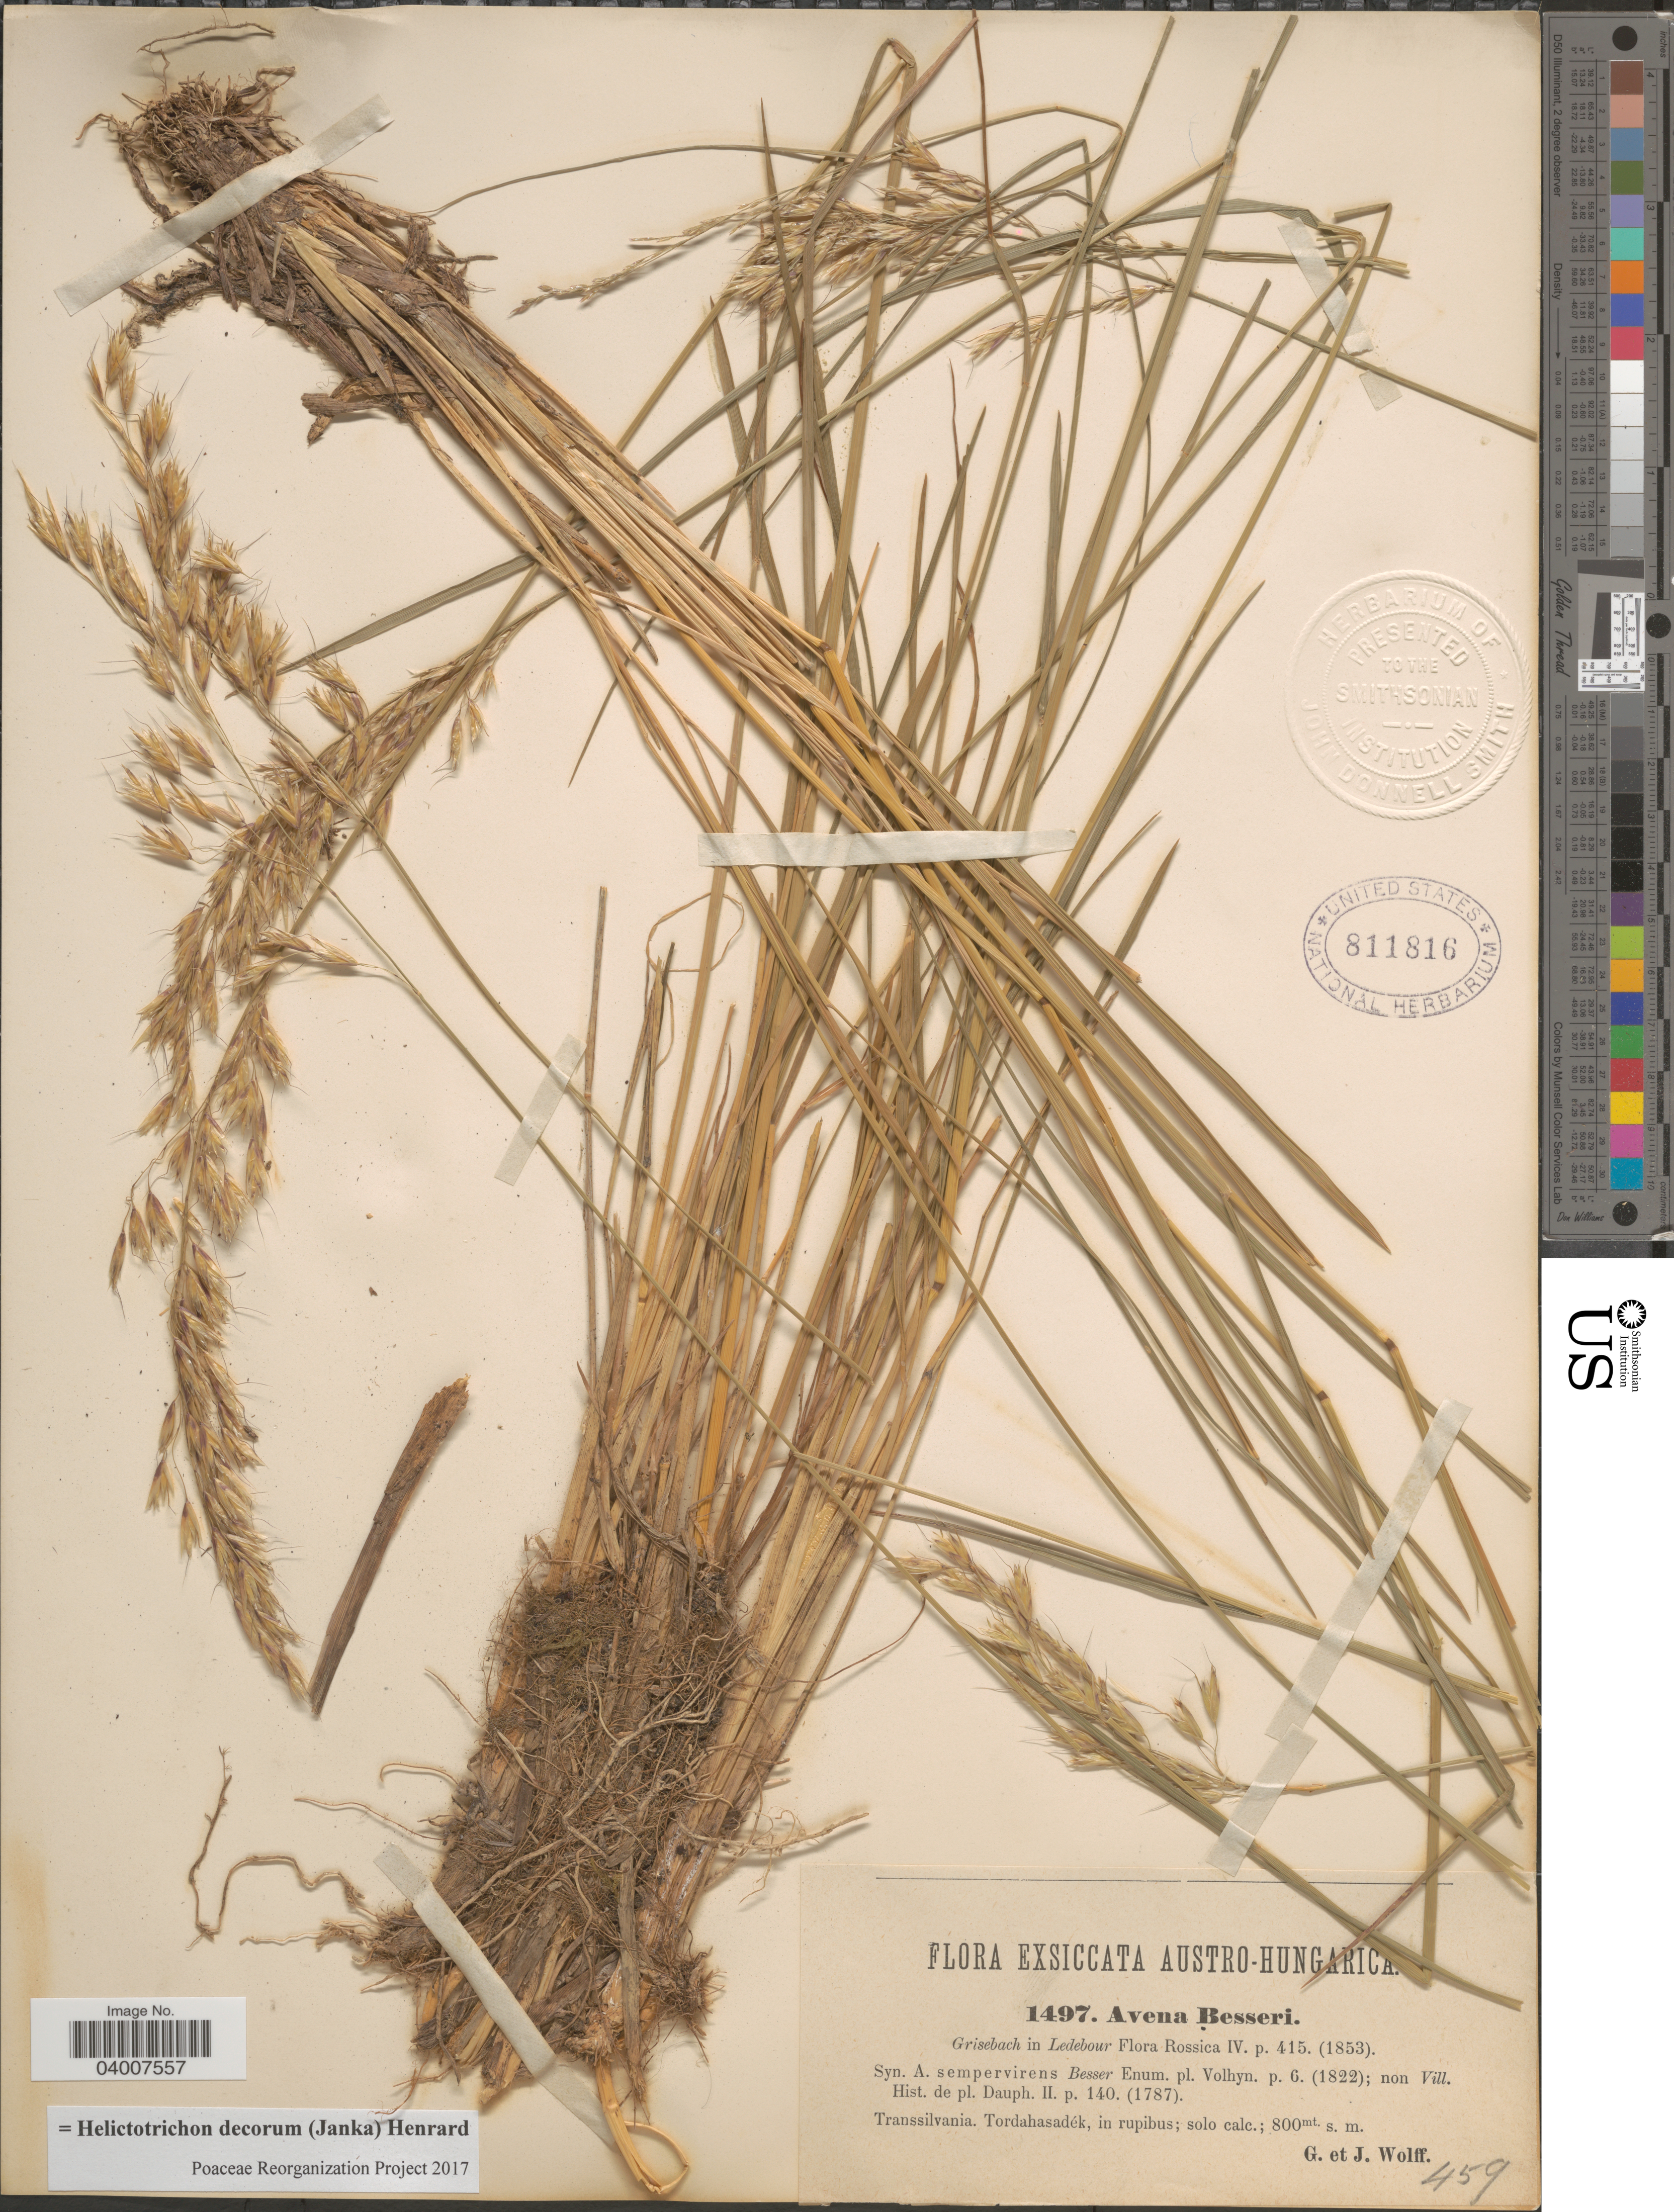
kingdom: Plantae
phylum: Tracheophyta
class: Liliopsida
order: Poales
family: Poaceae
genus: Helictotrichon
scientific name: Helictotrichon decorum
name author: (Janka) Henr.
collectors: G. Wolff & J. Wolff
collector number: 1497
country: Romania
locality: Austro-Hungarica. Transsilvania. Tordahasadék, in rupibus; solo calc.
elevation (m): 800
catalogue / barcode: US 811816